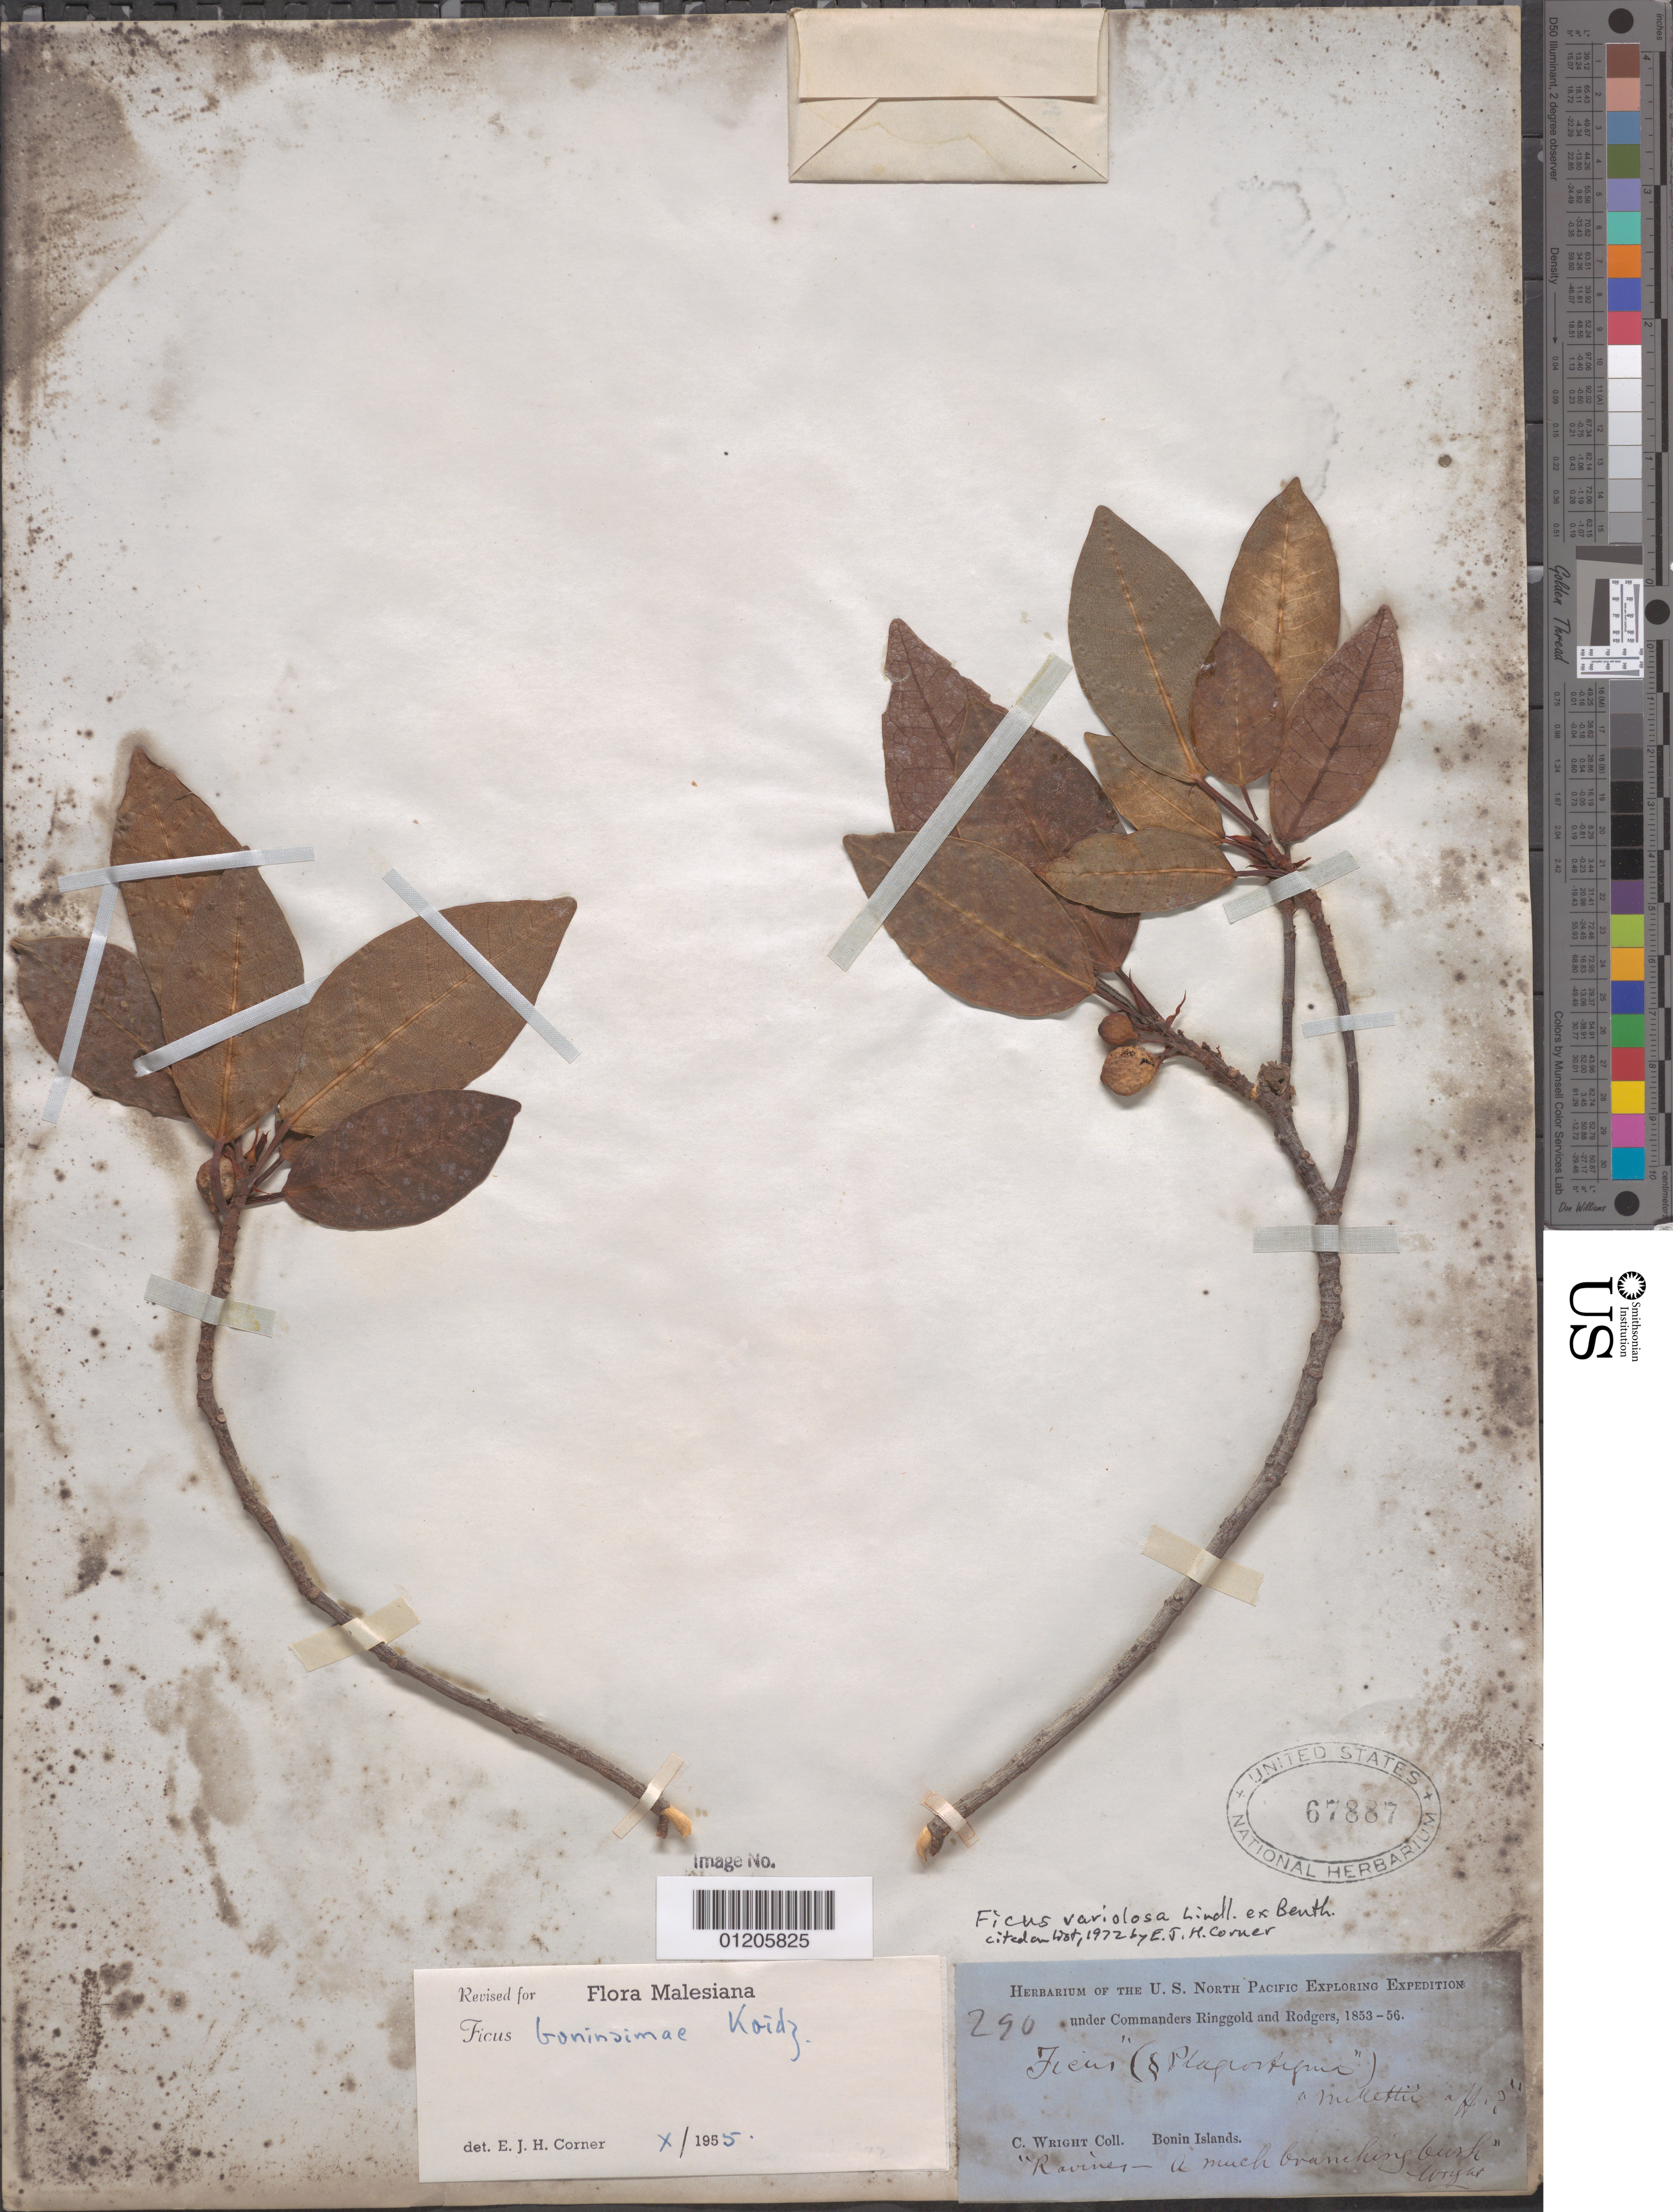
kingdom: Plantae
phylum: Tracheophyta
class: Magnoliopsida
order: Rosales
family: Moraceae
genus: Ficus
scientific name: Ficus variolosa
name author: Lindl. ex Benth.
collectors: C. Wright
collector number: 290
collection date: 1853/1856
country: Japan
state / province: Tokyo, Federal City of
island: Bonin Islands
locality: Bonin Islands.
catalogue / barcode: US 67887